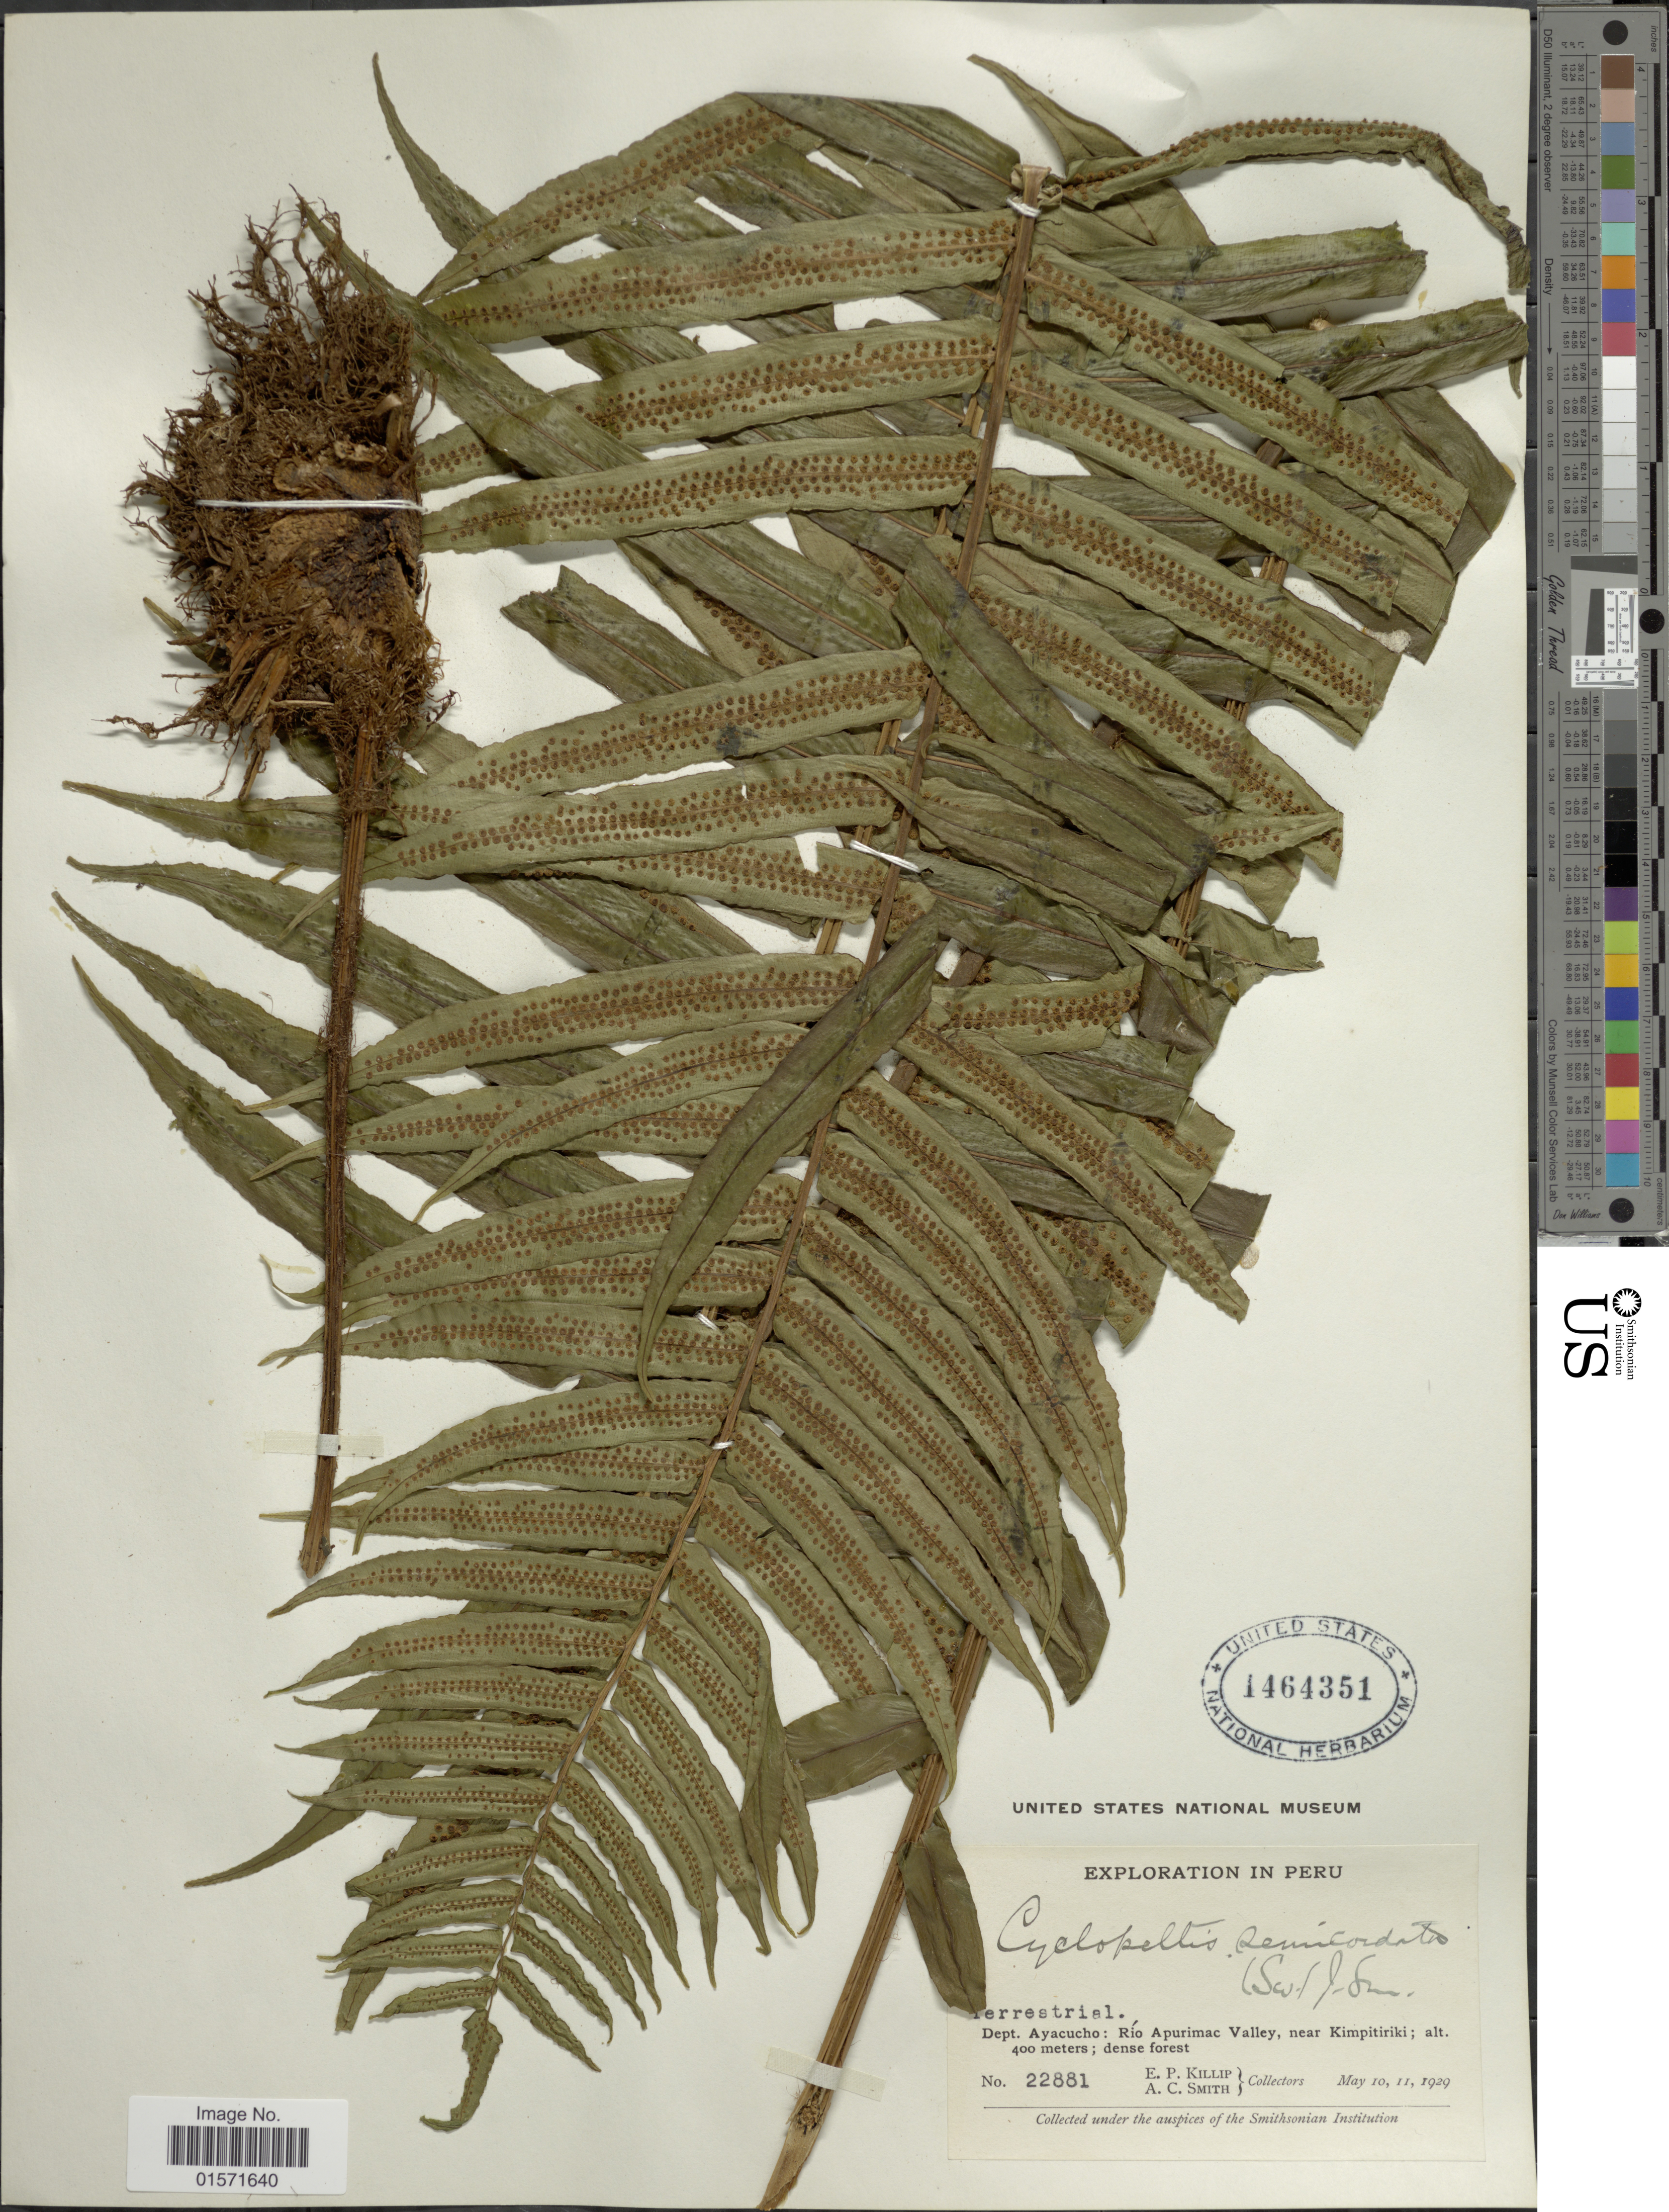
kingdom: Plantae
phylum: Tracheophyta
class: Polypodiopsida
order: Polypodiales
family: Lomariopsidaceae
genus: Cyclopeltis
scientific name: Cyclopeltis semicordata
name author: (Sw.) J. Sm.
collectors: E. P. Killip & A. C. Smith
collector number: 22881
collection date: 1929-05-10/1929-05-11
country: Peru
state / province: Ayacucho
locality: Rio Apurimac Valley, near Kimpitiriki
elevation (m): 400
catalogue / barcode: US 1464351